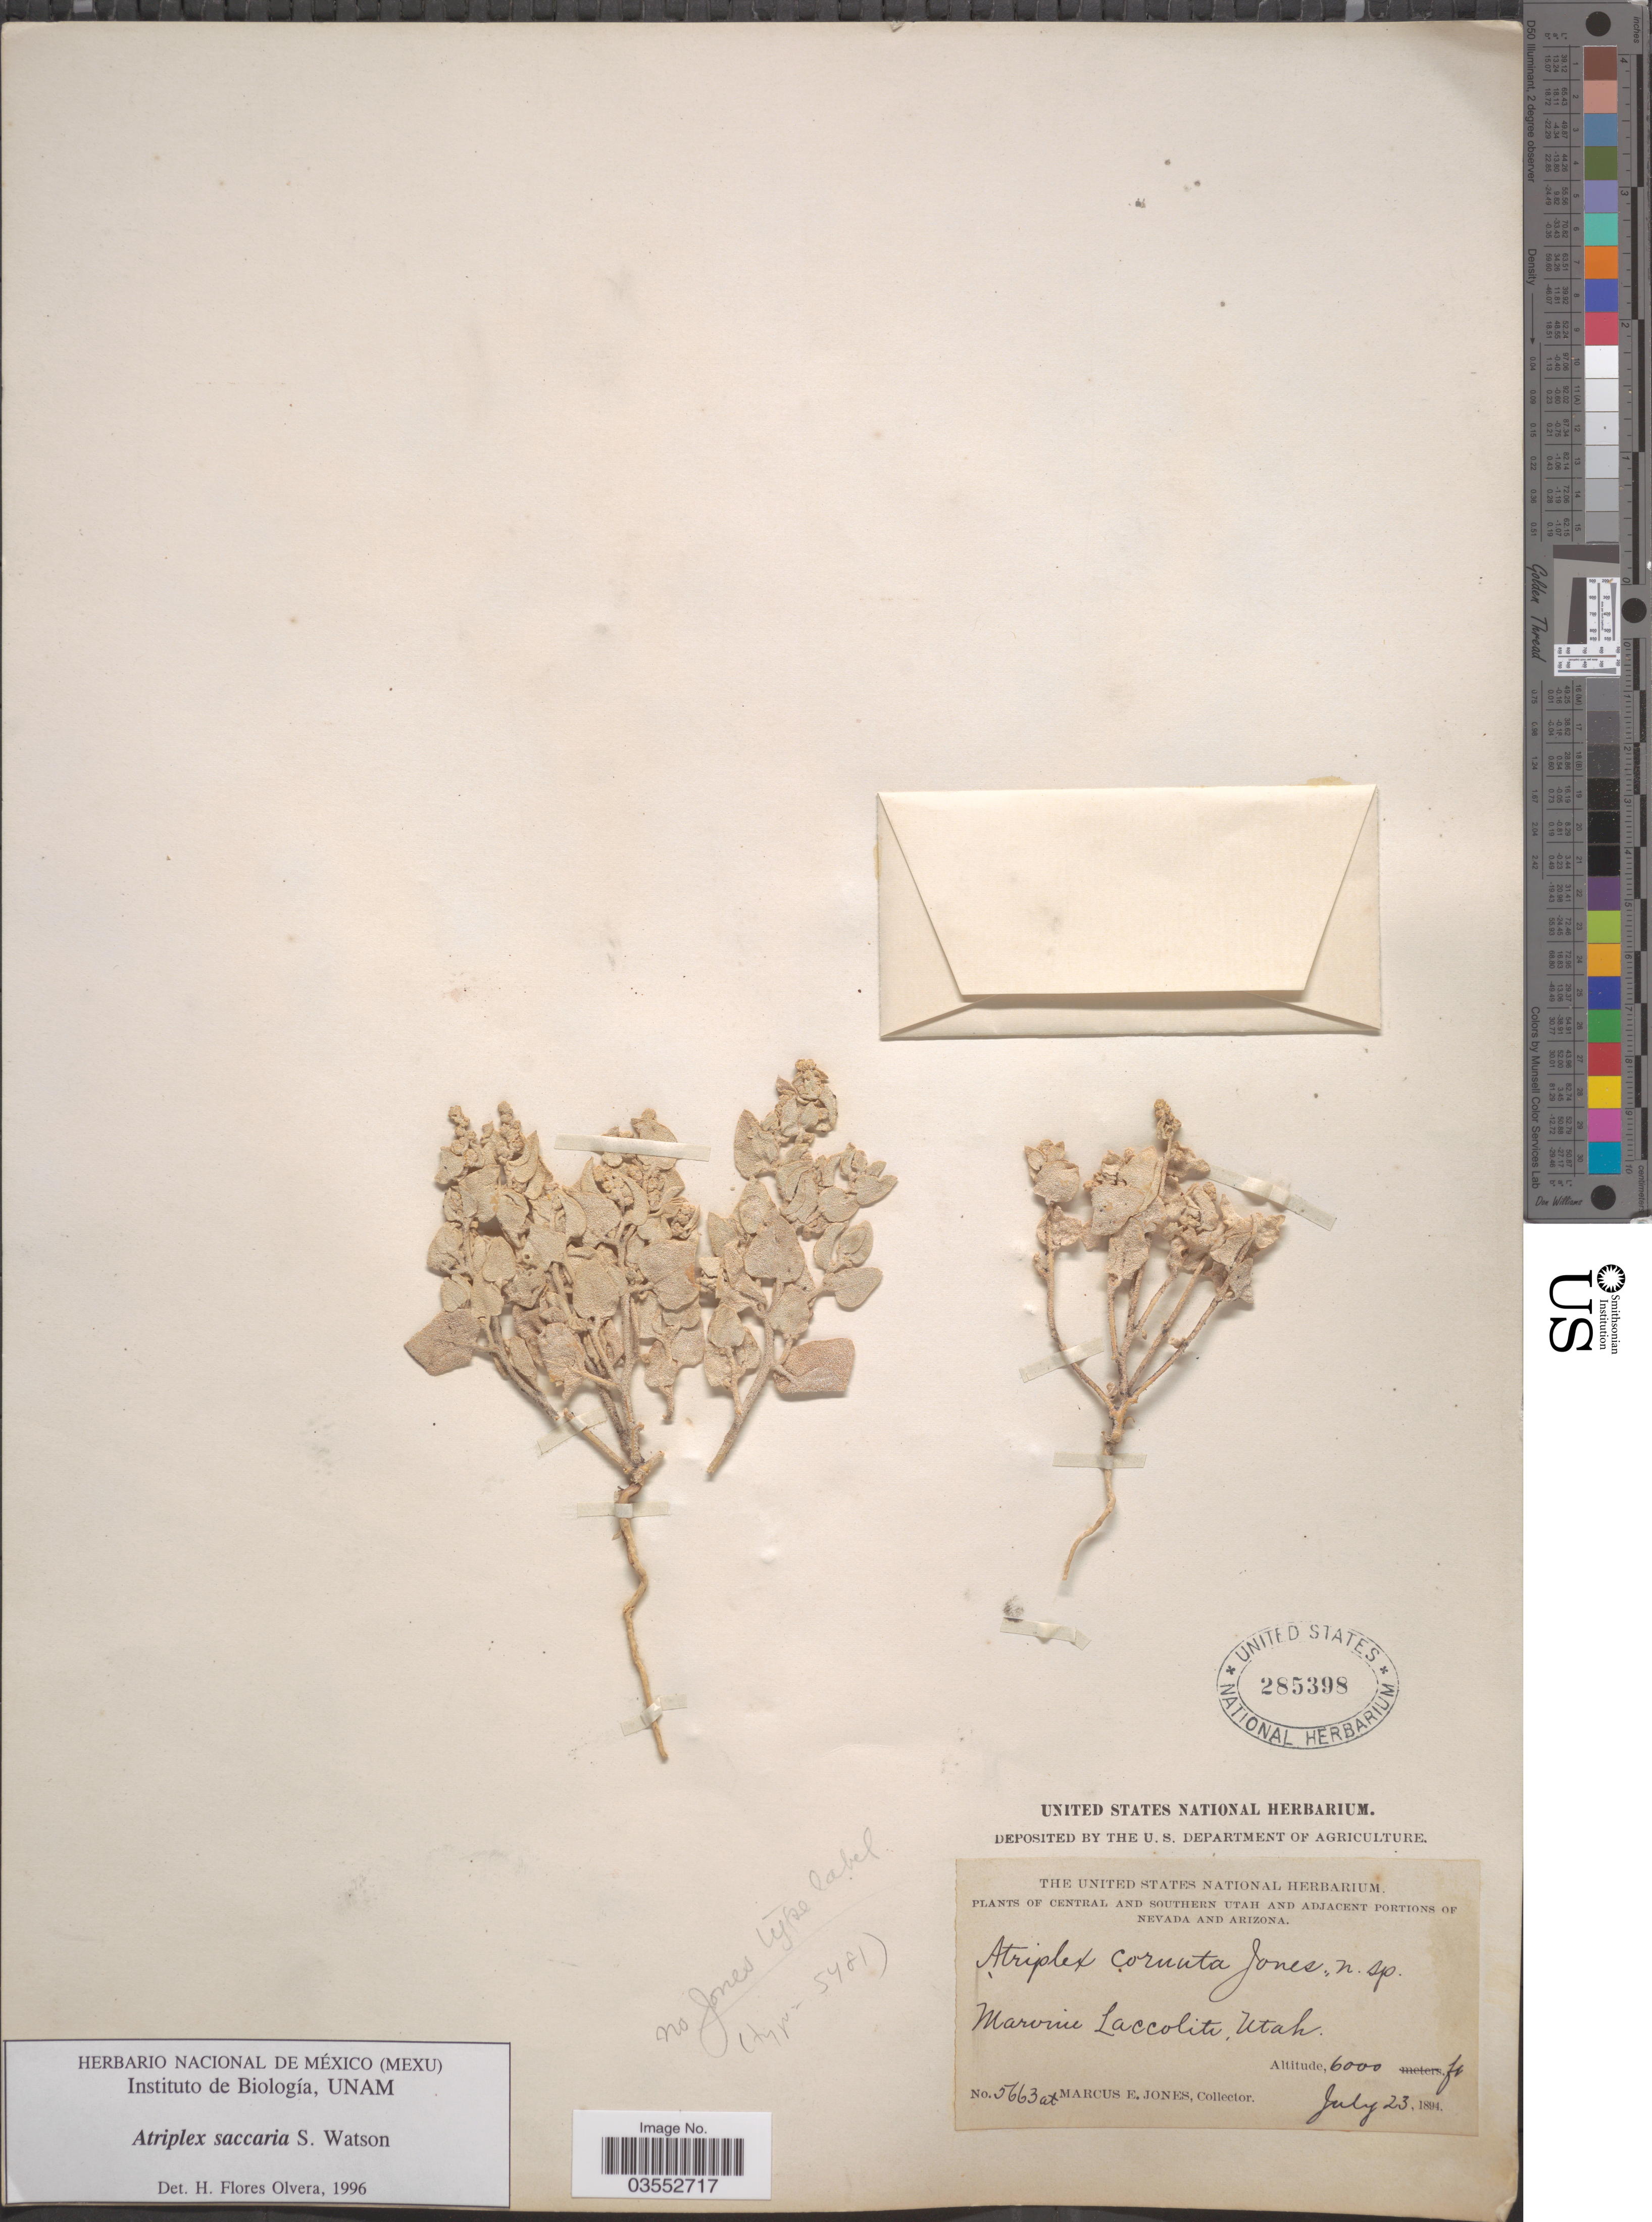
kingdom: Plantae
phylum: Tracheophyta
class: Magnoliopsida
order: Caryophyllales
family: Amaranthaceae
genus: Atriplex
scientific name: Atriplex saccaria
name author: S. Watson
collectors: M. E. Jones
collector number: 5663at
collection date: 1894-07-23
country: United States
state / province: Utah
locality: Central and Southern Utah. Marvine Laccolite.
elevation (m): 1829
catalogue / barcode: US 285398